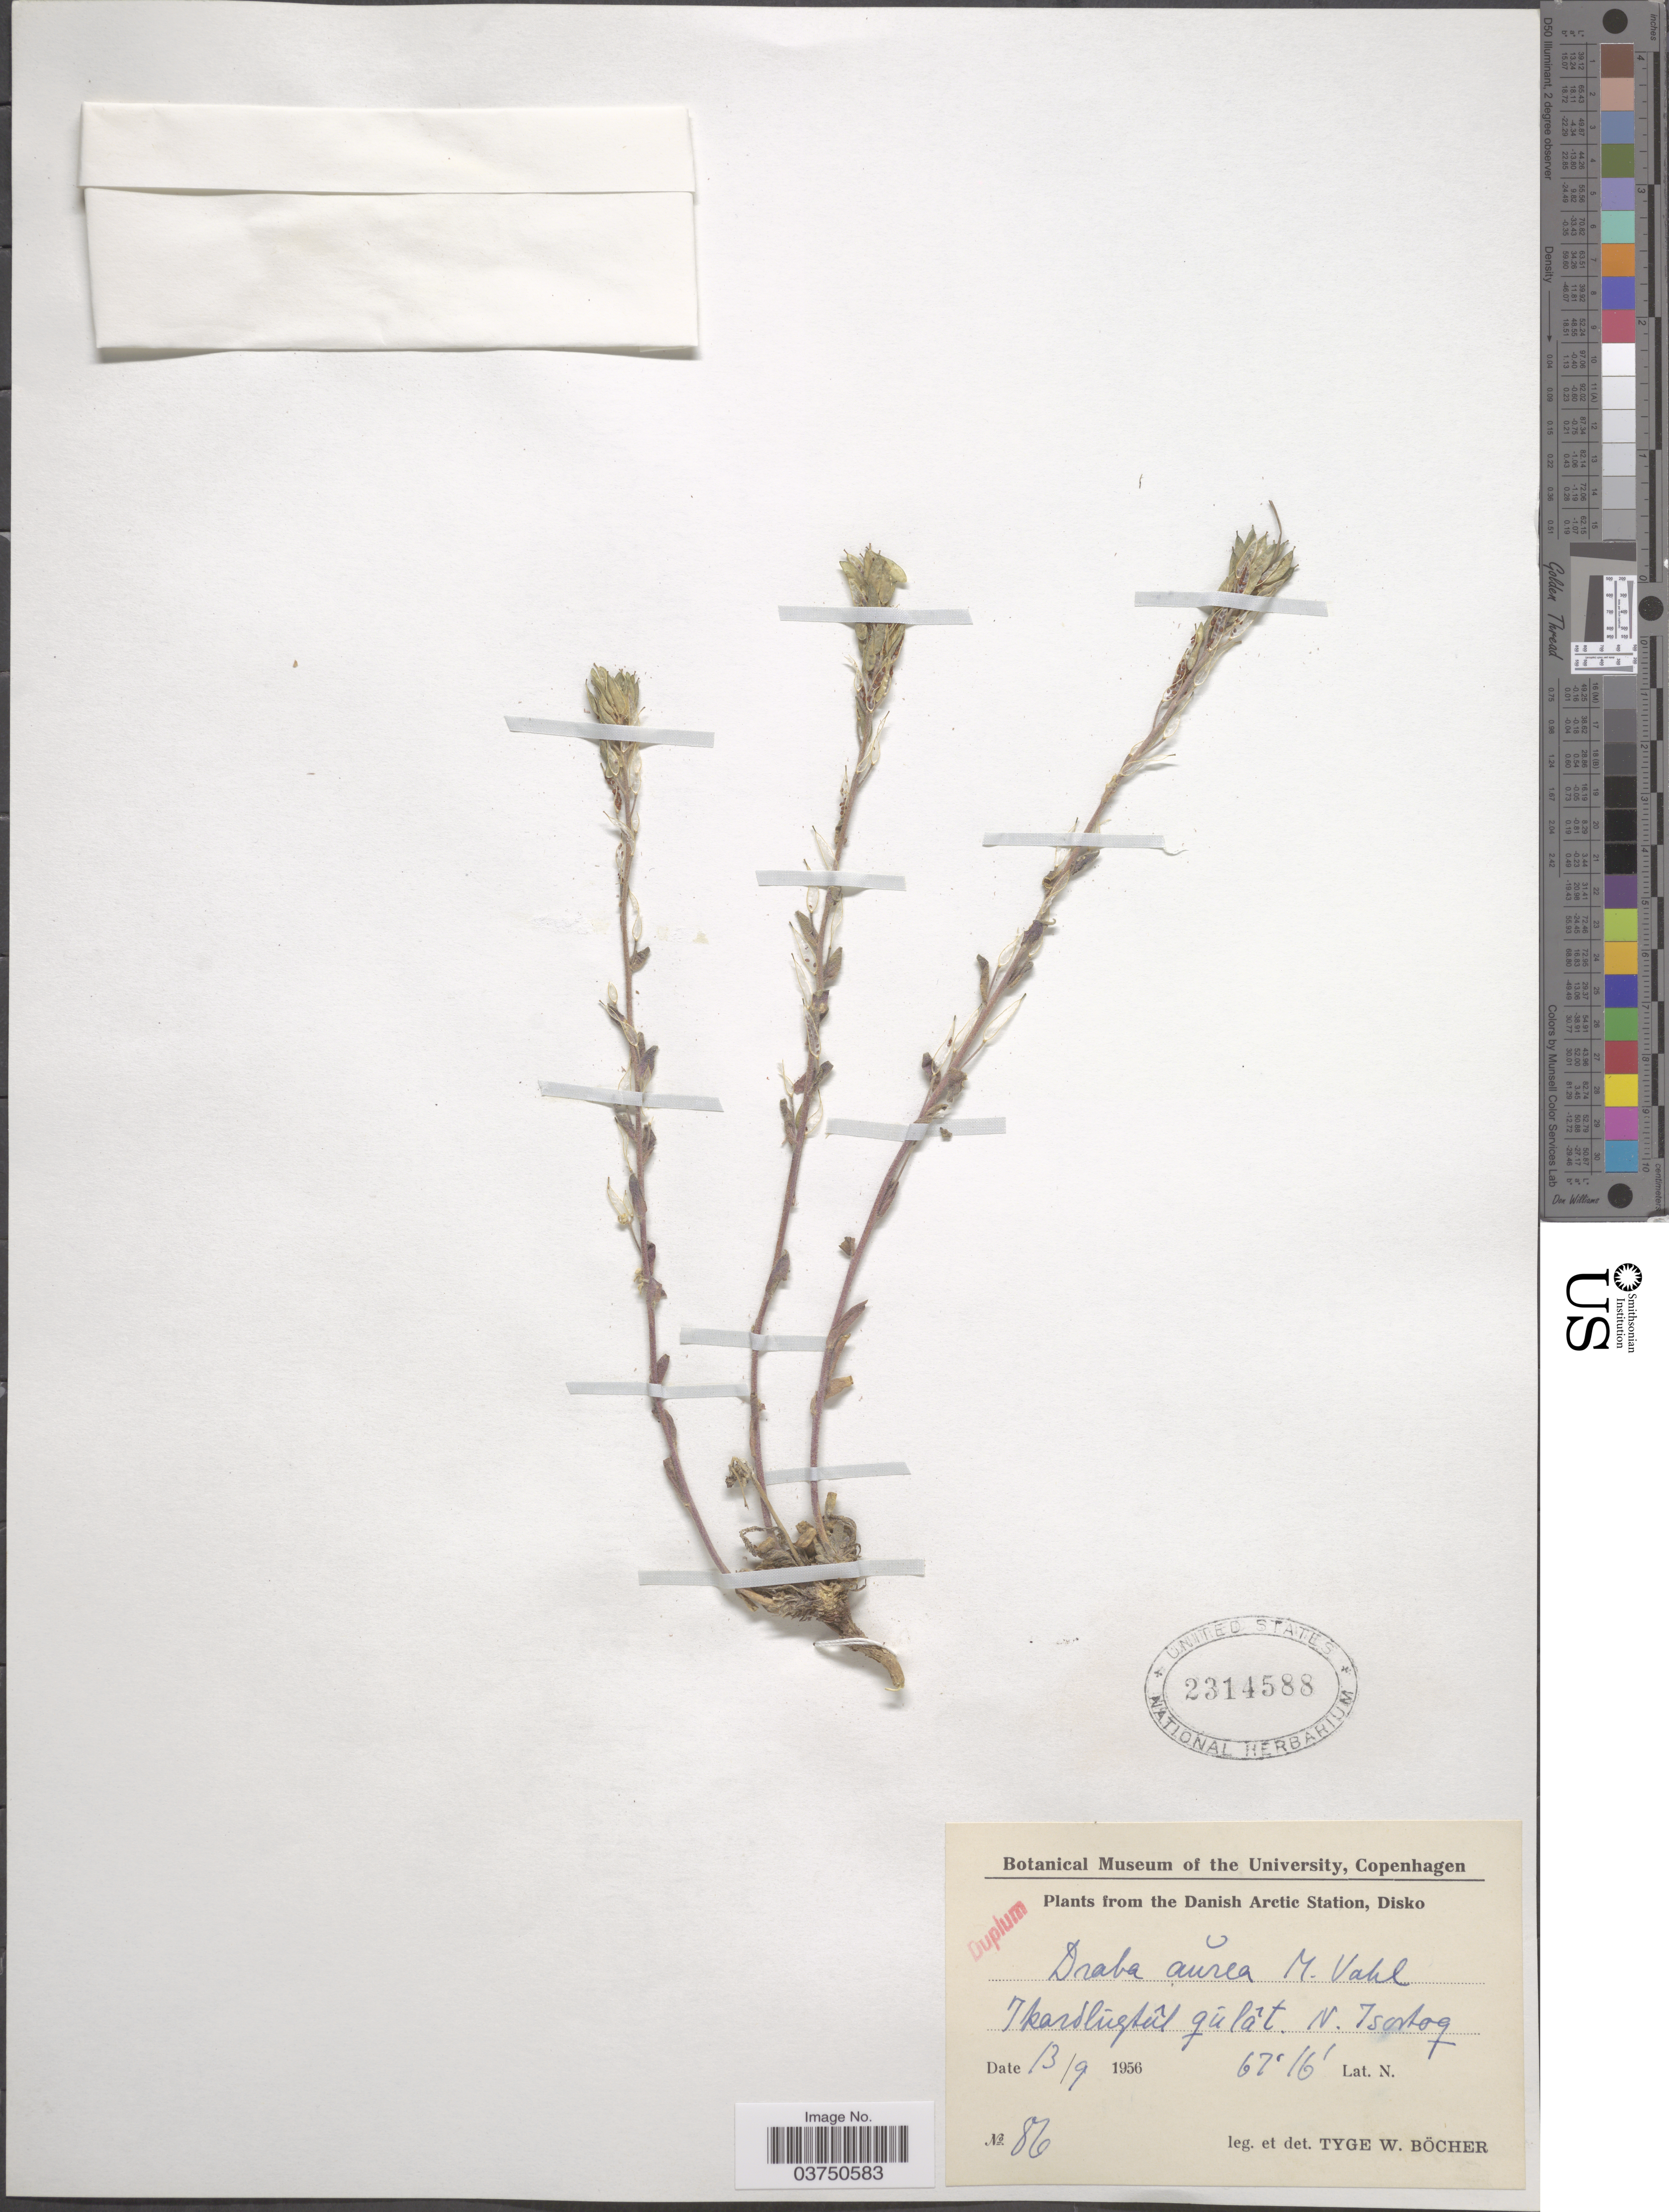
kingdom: Plantae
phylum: Tracheophyta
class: Magnoliopsida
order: Brassicales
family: Brassicaceae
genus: Draba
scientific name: Draba aurea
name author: Vahl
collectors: T. Bocher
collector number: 86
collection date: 1956-09-13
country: Greenland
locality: The Danish Arctic Station, Disko. Ikardlügtûl gûlât. N. Isortog.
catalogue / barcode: US 2314588